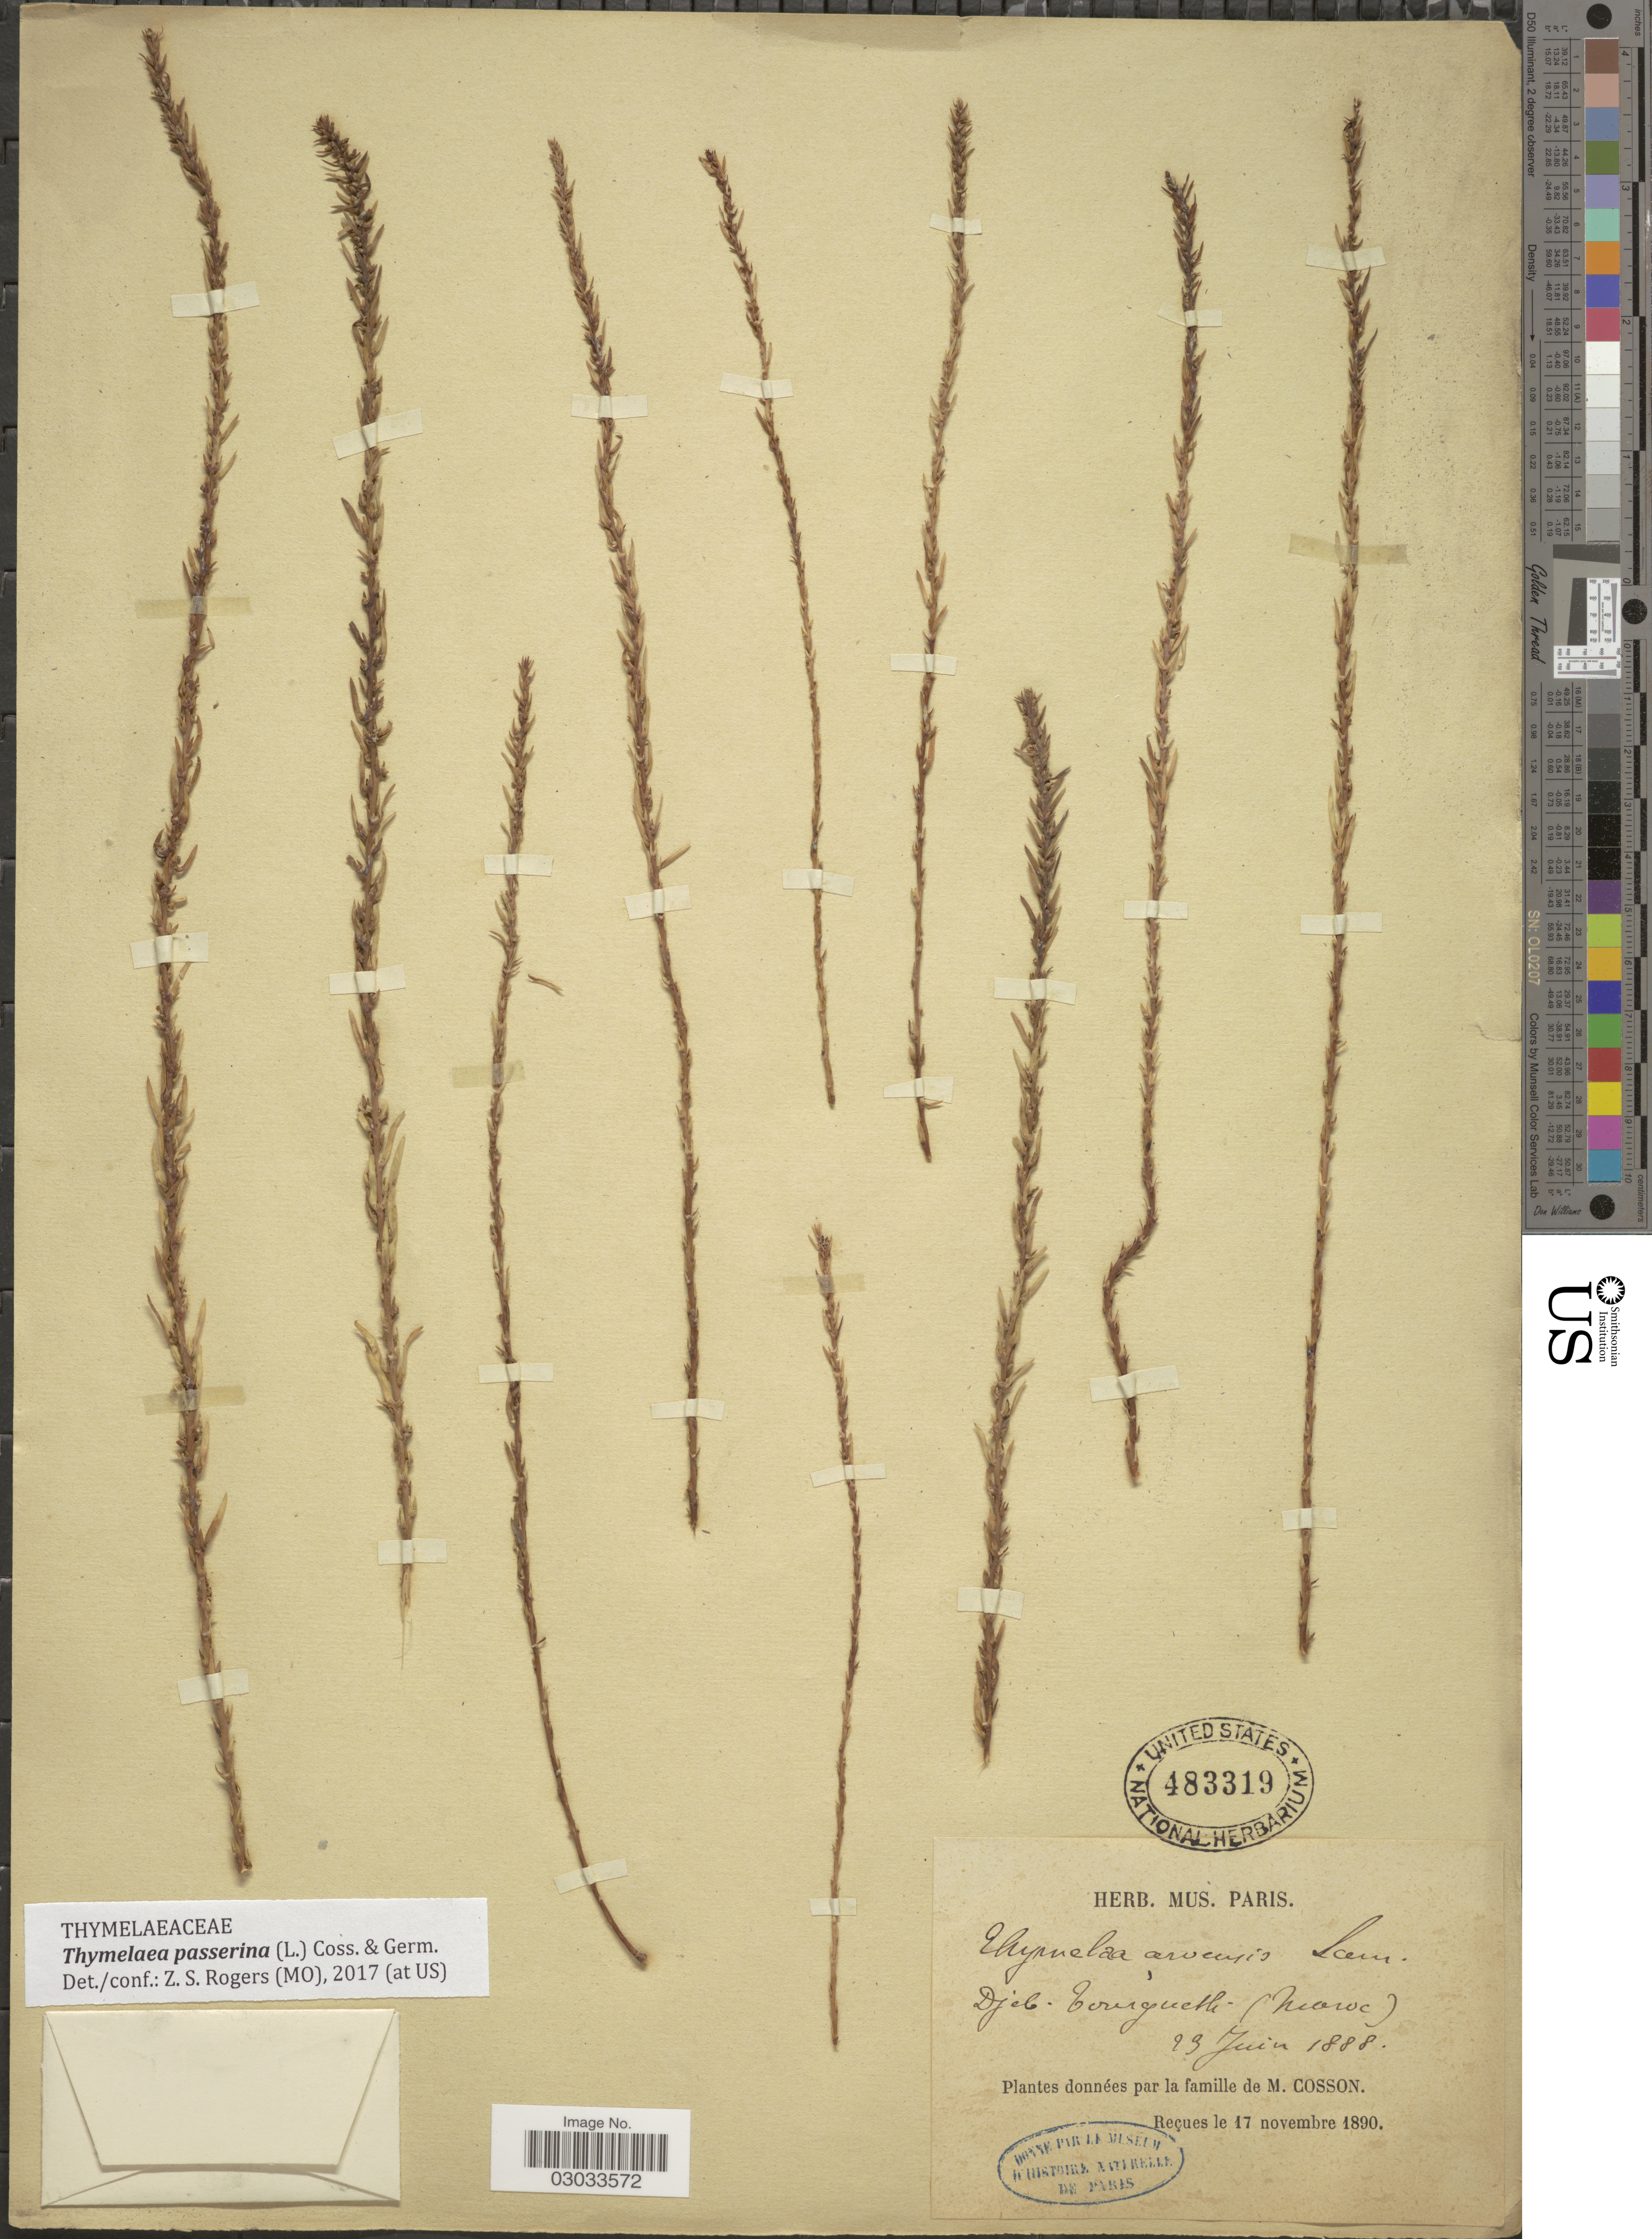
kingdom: Plantae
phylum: Tracheophyta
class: Magnoliopsida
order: Malvales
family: Thymelaeaceae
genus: Thymelaea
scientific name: Thymelaea passerina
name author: (L.) Coss. & Germ.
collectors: M. Cosson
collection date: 1888-06-23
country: Morocco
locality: Djeb. Tourguelli (Maroc).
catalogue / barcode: US 483319